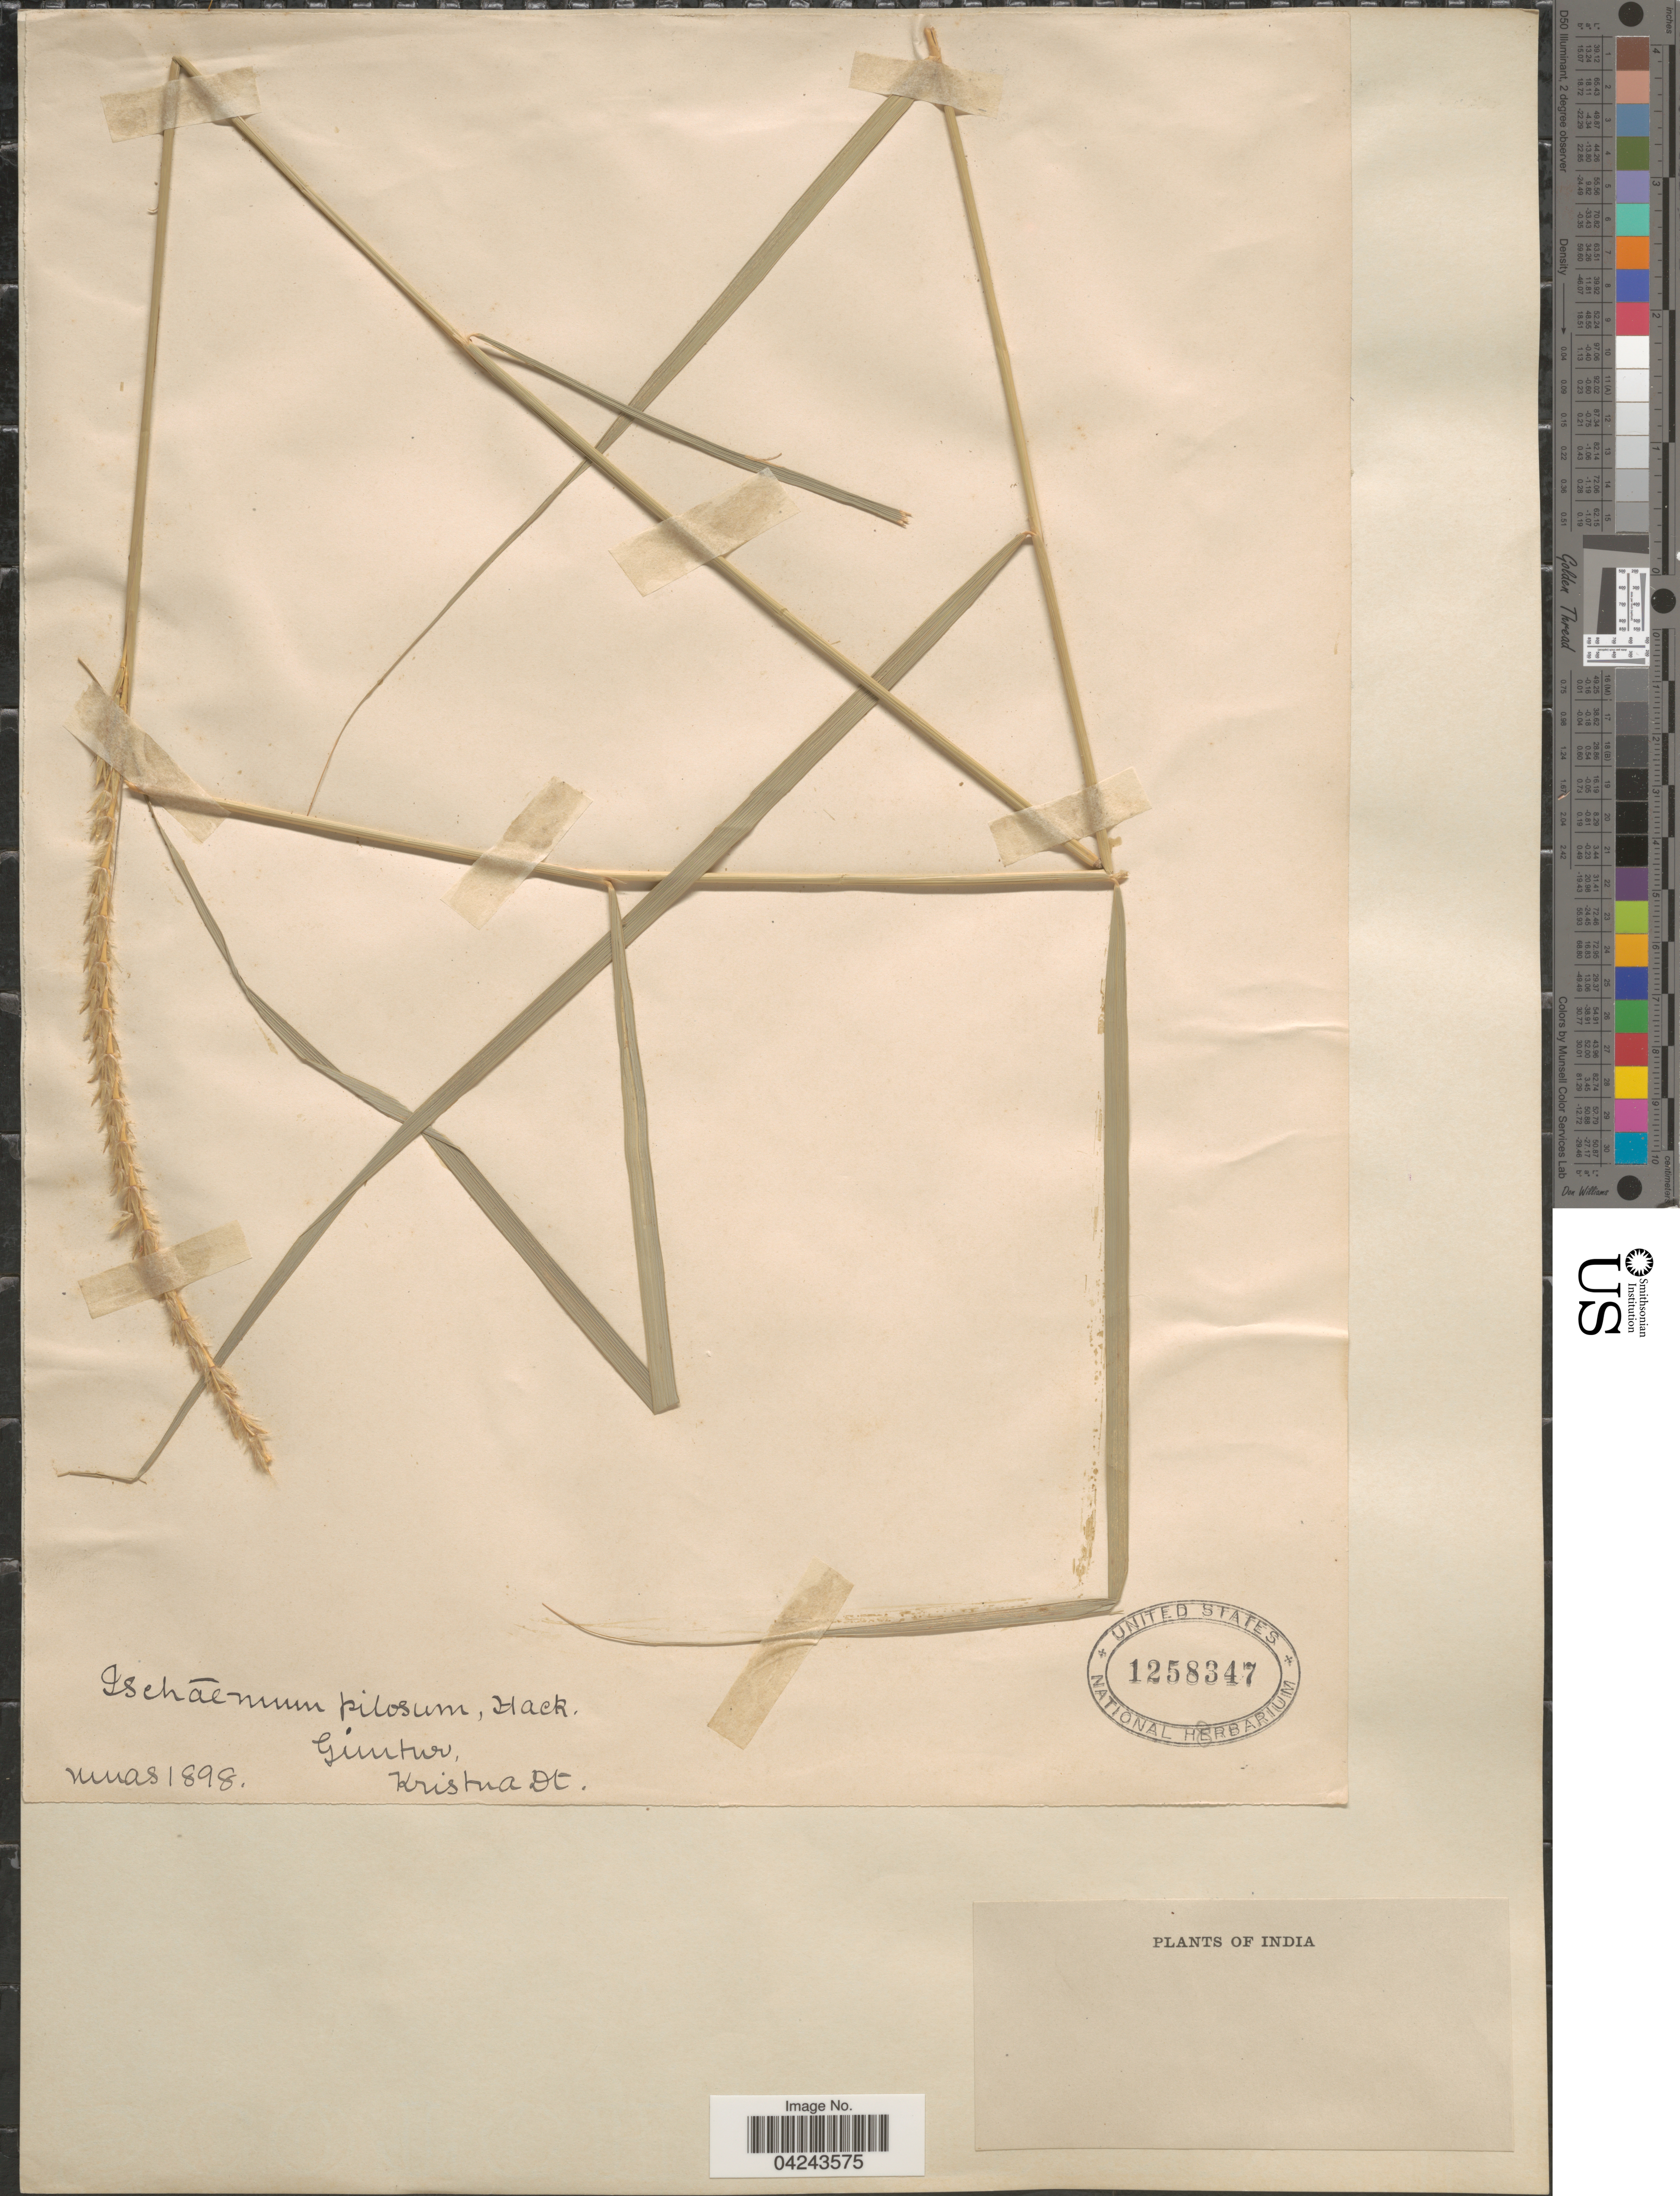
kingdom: Plantae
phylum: Tracheophyta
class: Liliopsida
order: Poales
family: Poaceae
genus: Ischaemum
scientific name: Ischaemum polystachyum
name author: J. Presl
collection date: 1898-03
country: India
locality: Guntur, Krishna Dt.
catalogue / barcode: US 1258347